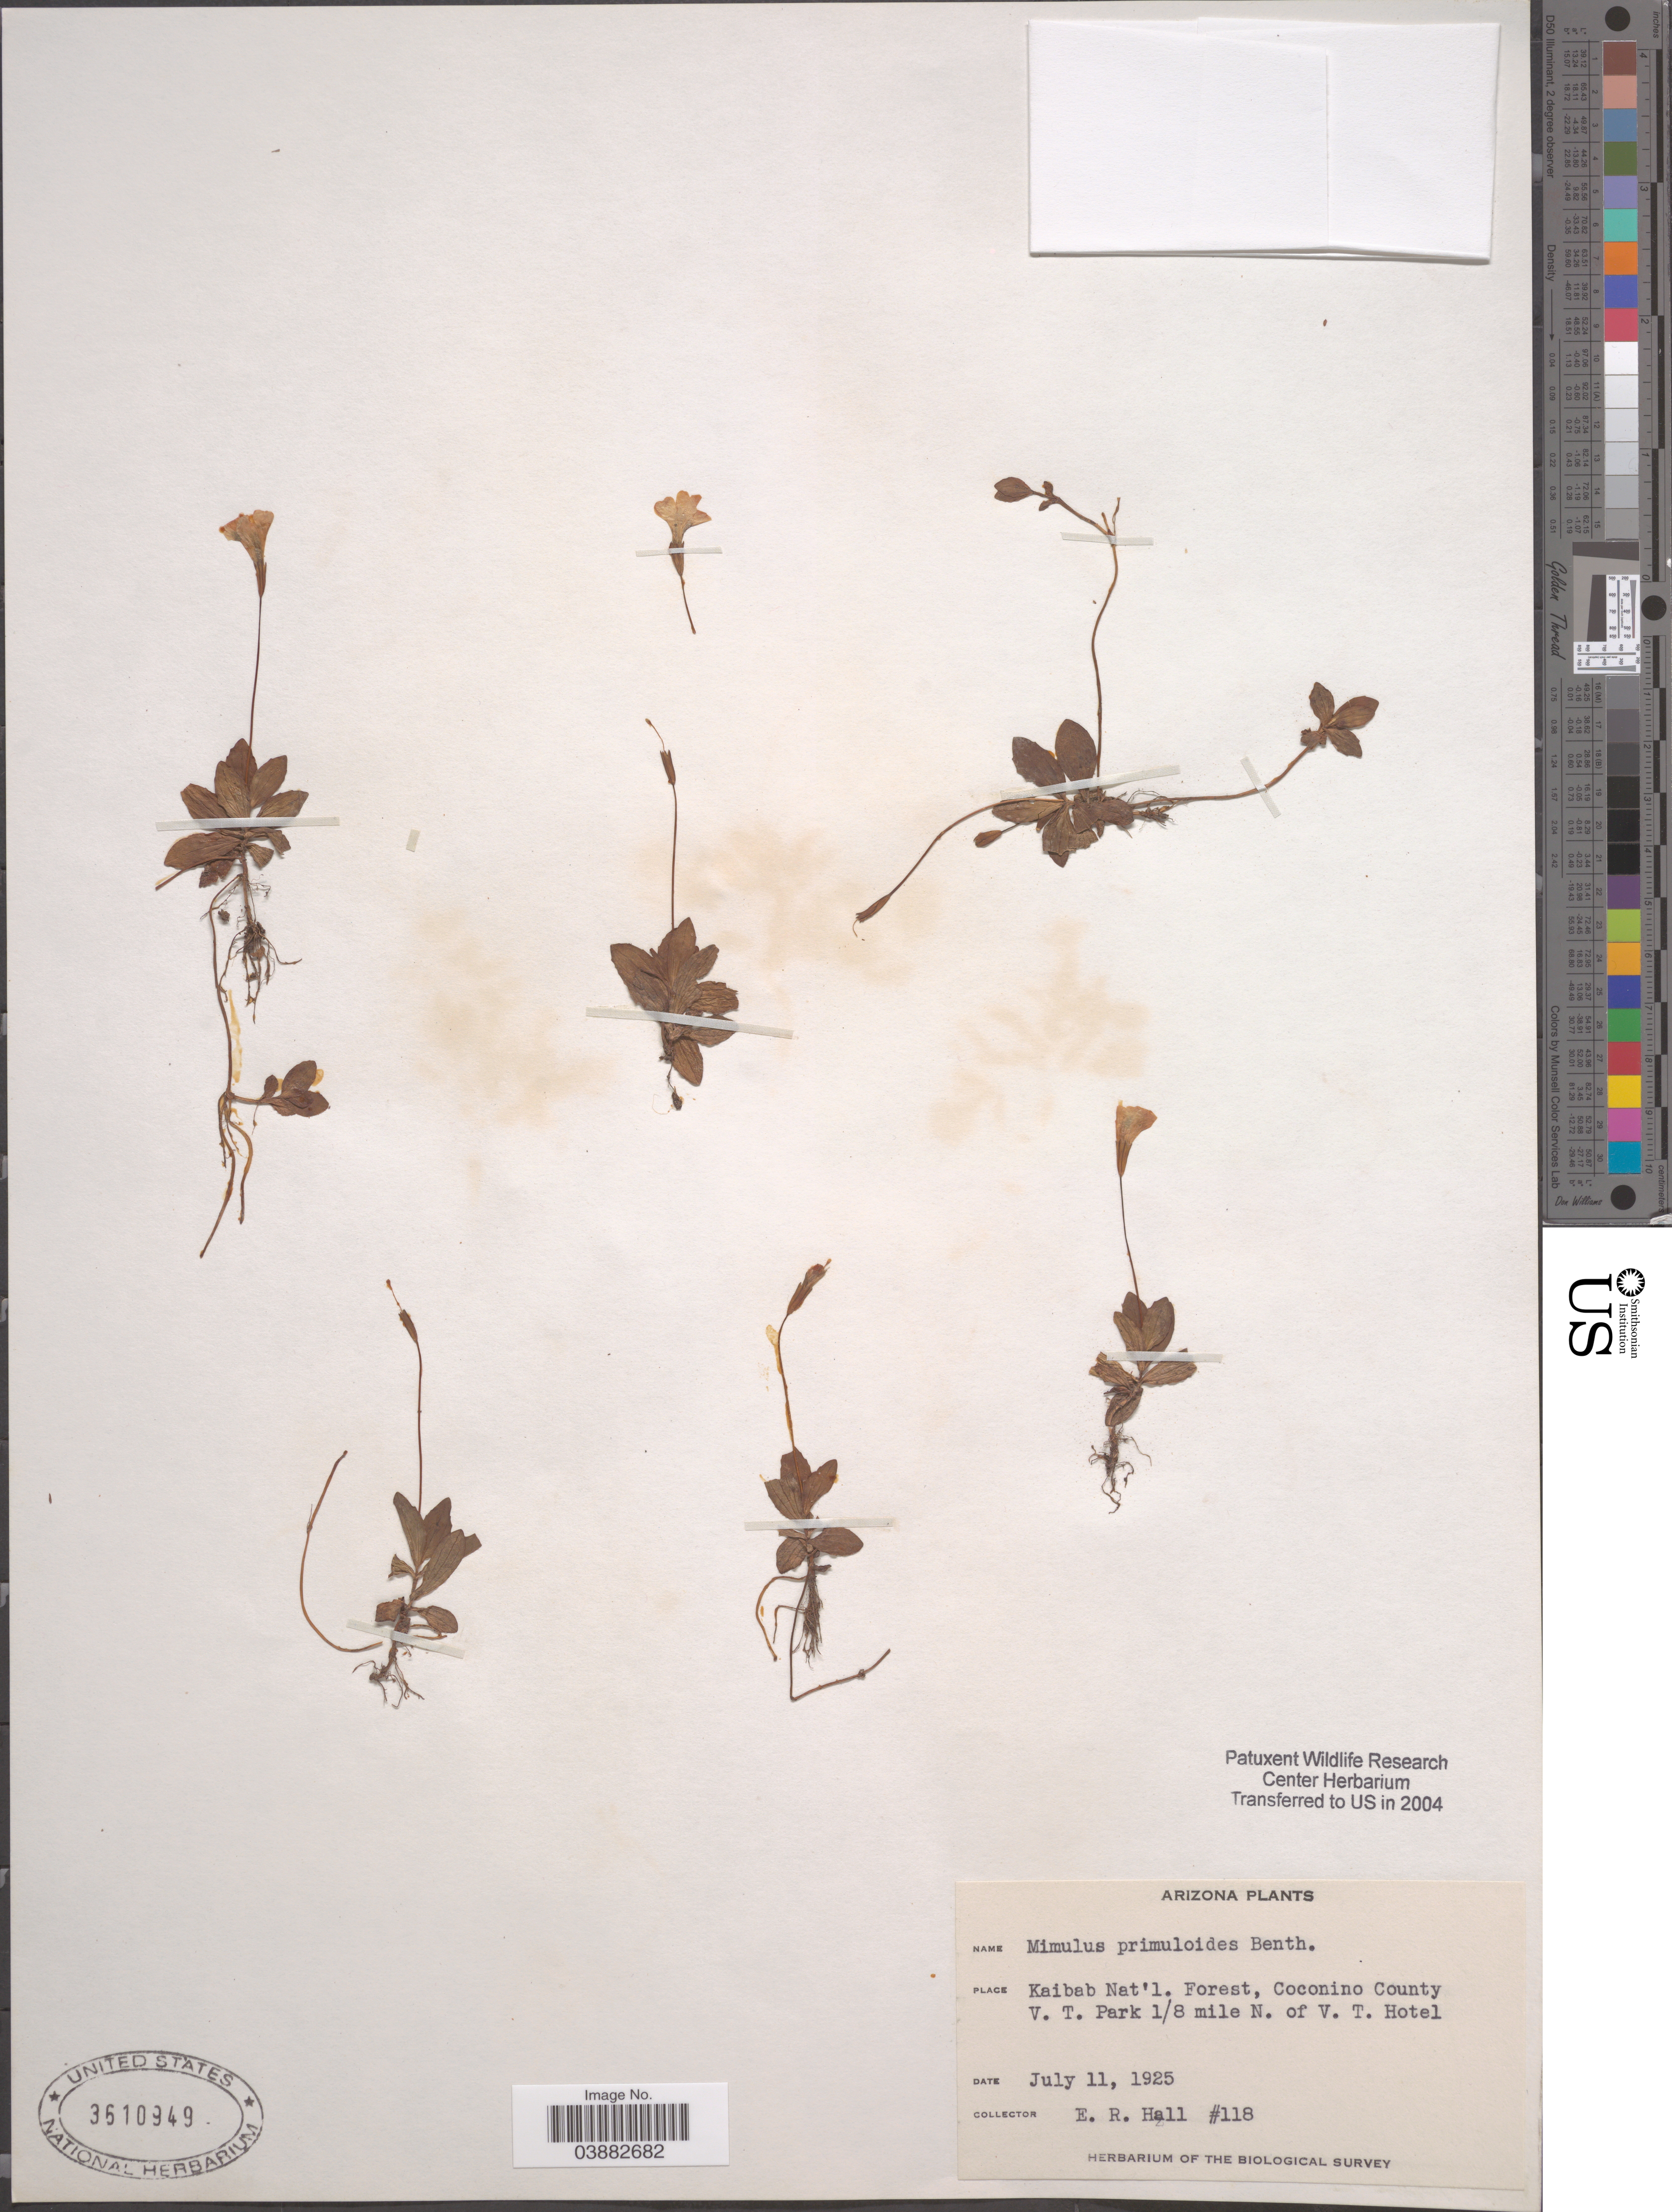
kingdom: Plantae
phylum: Tracheophyta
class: Magnoliopsida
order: Lamiales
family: Phrymaceae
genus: Mimulus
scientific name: Mimulus primuloides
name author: Benth.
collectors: E. Hall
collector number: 118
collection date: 1925-07-11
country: United States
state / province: Arizona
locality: Kaibab Nat'l. Forest, Coconino County V. T. Park 1/8 mile N. of V. T. Hotel.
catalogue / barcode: US 3610949